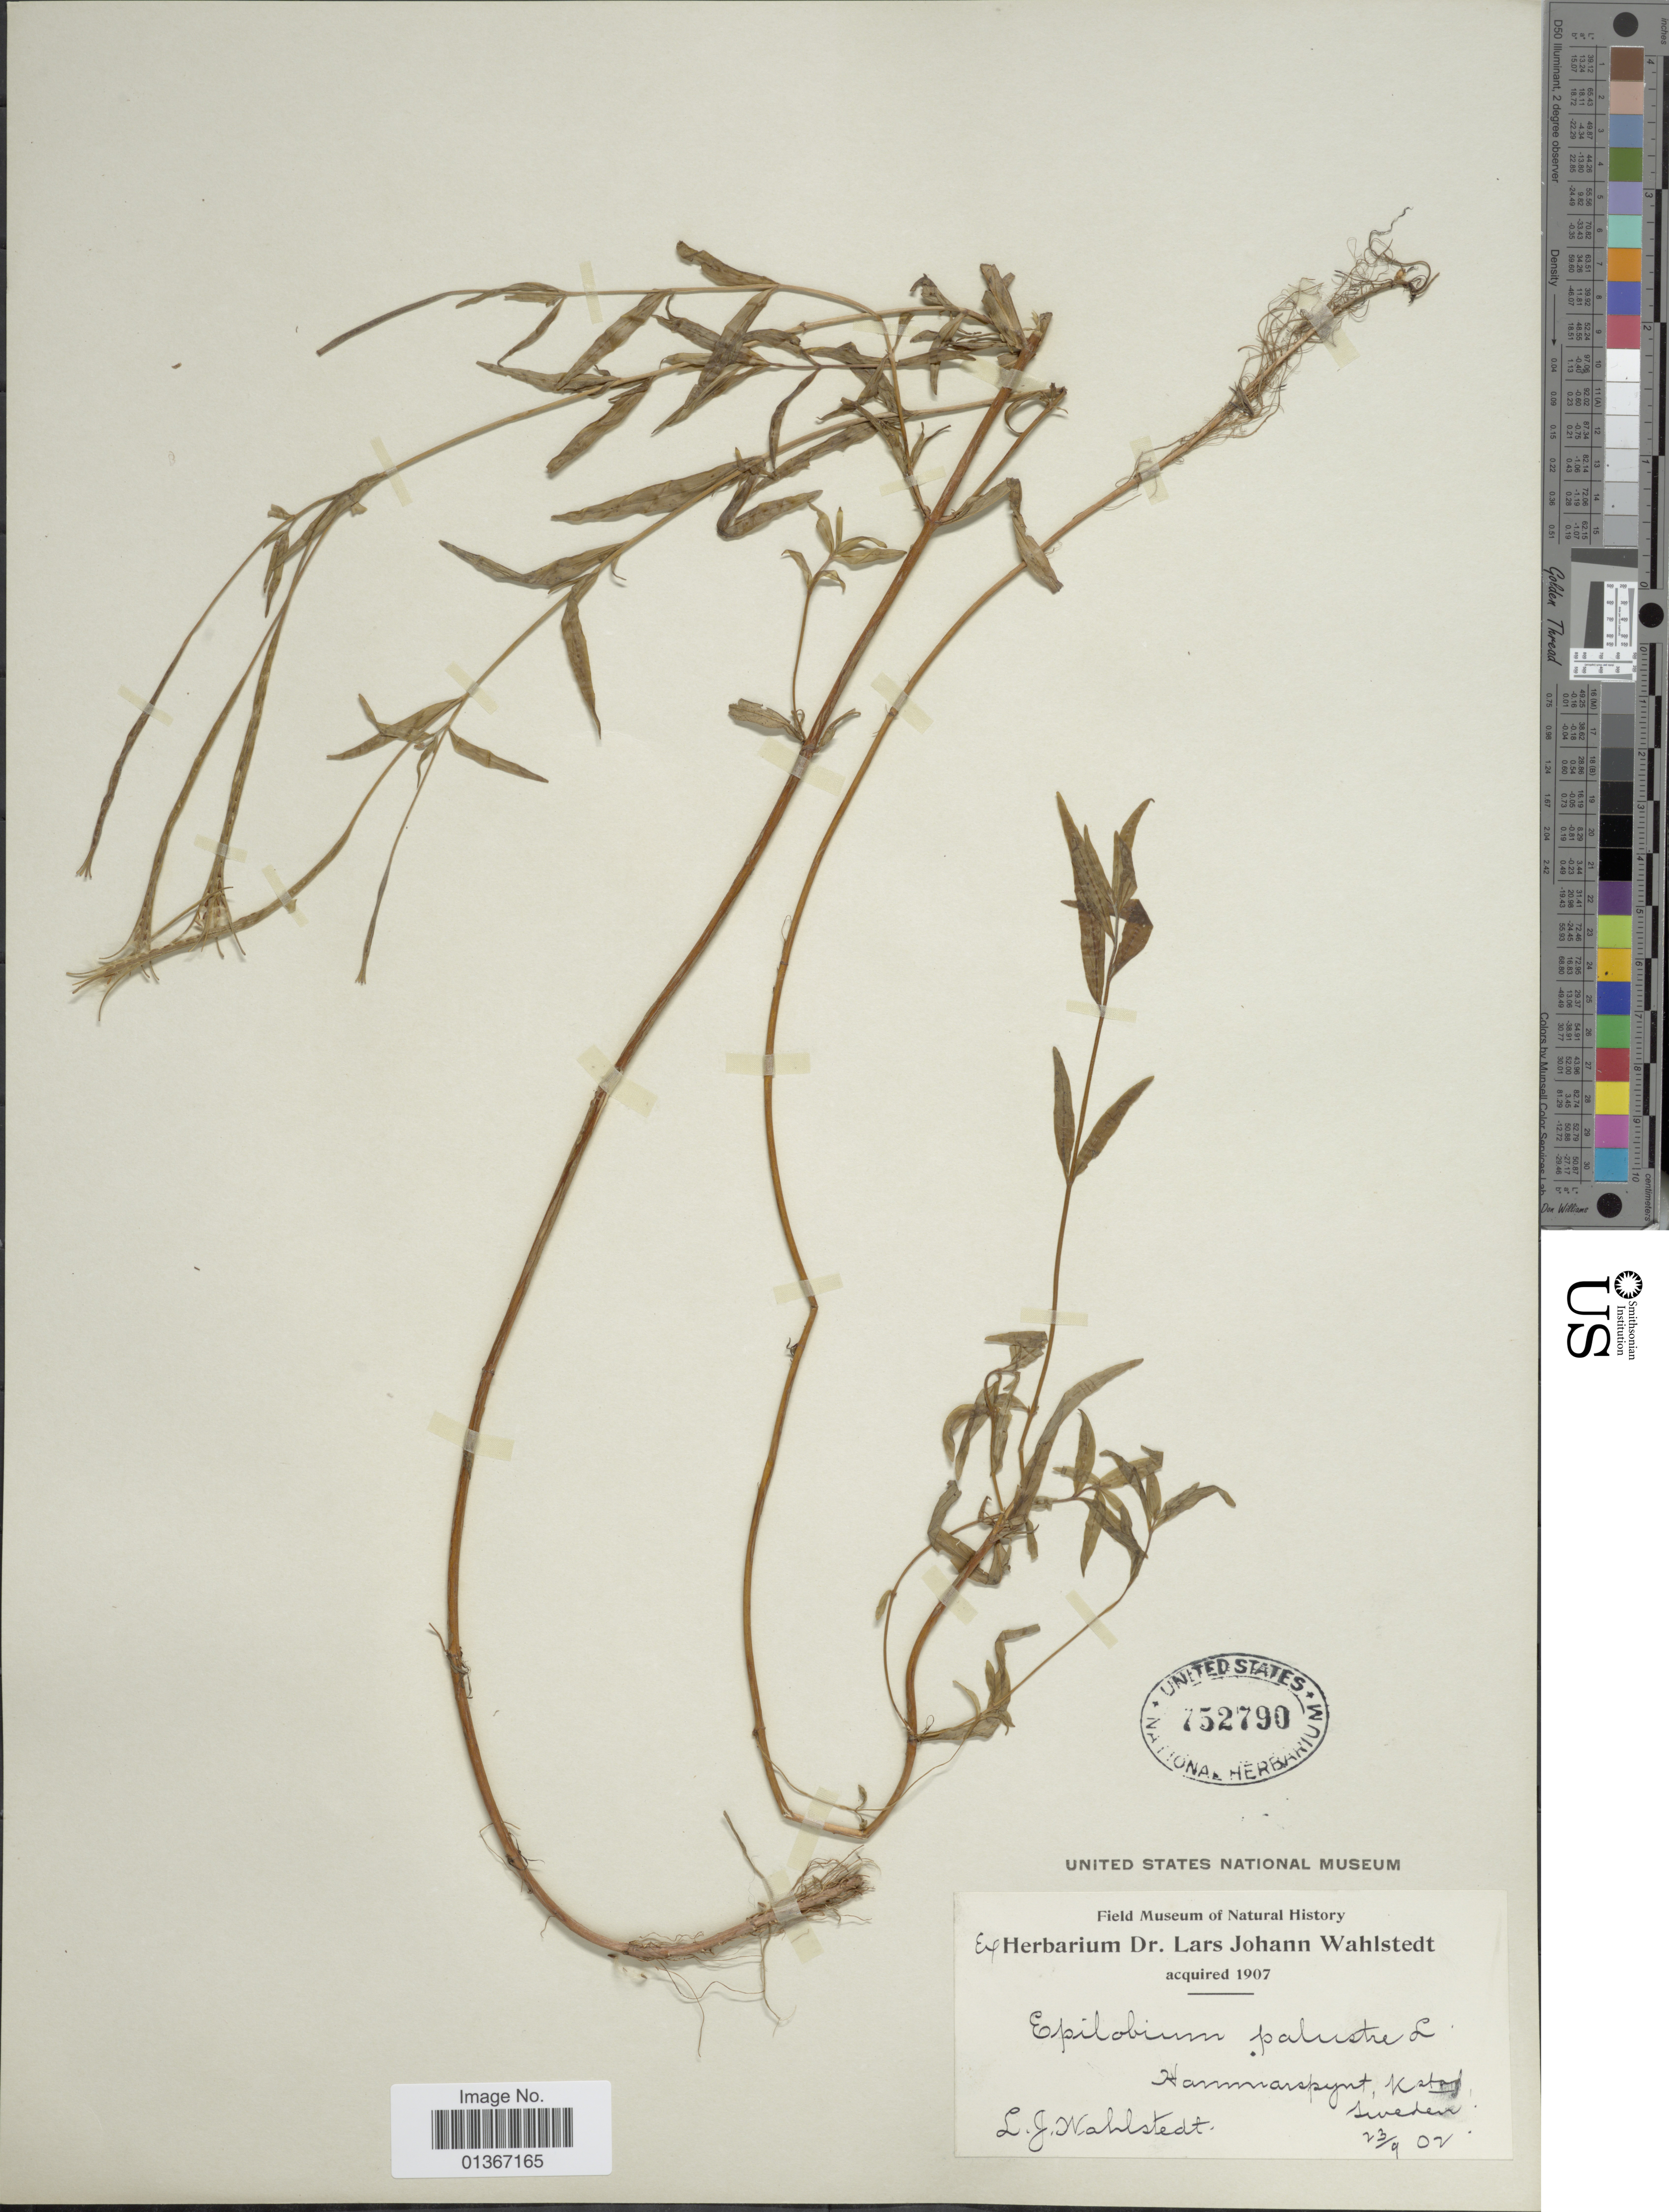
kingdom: Plantae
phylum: Tracheophyta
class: Magnoliopsida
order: Myrtales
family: Onagraceae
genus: Epilobium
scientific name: Epilobium palustre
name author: L.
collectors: L. J. Wahlstedt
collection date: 1902-09-23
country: Sweden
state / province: Skåne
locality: Hammarsby at Kristianstad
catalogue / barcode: US 752790